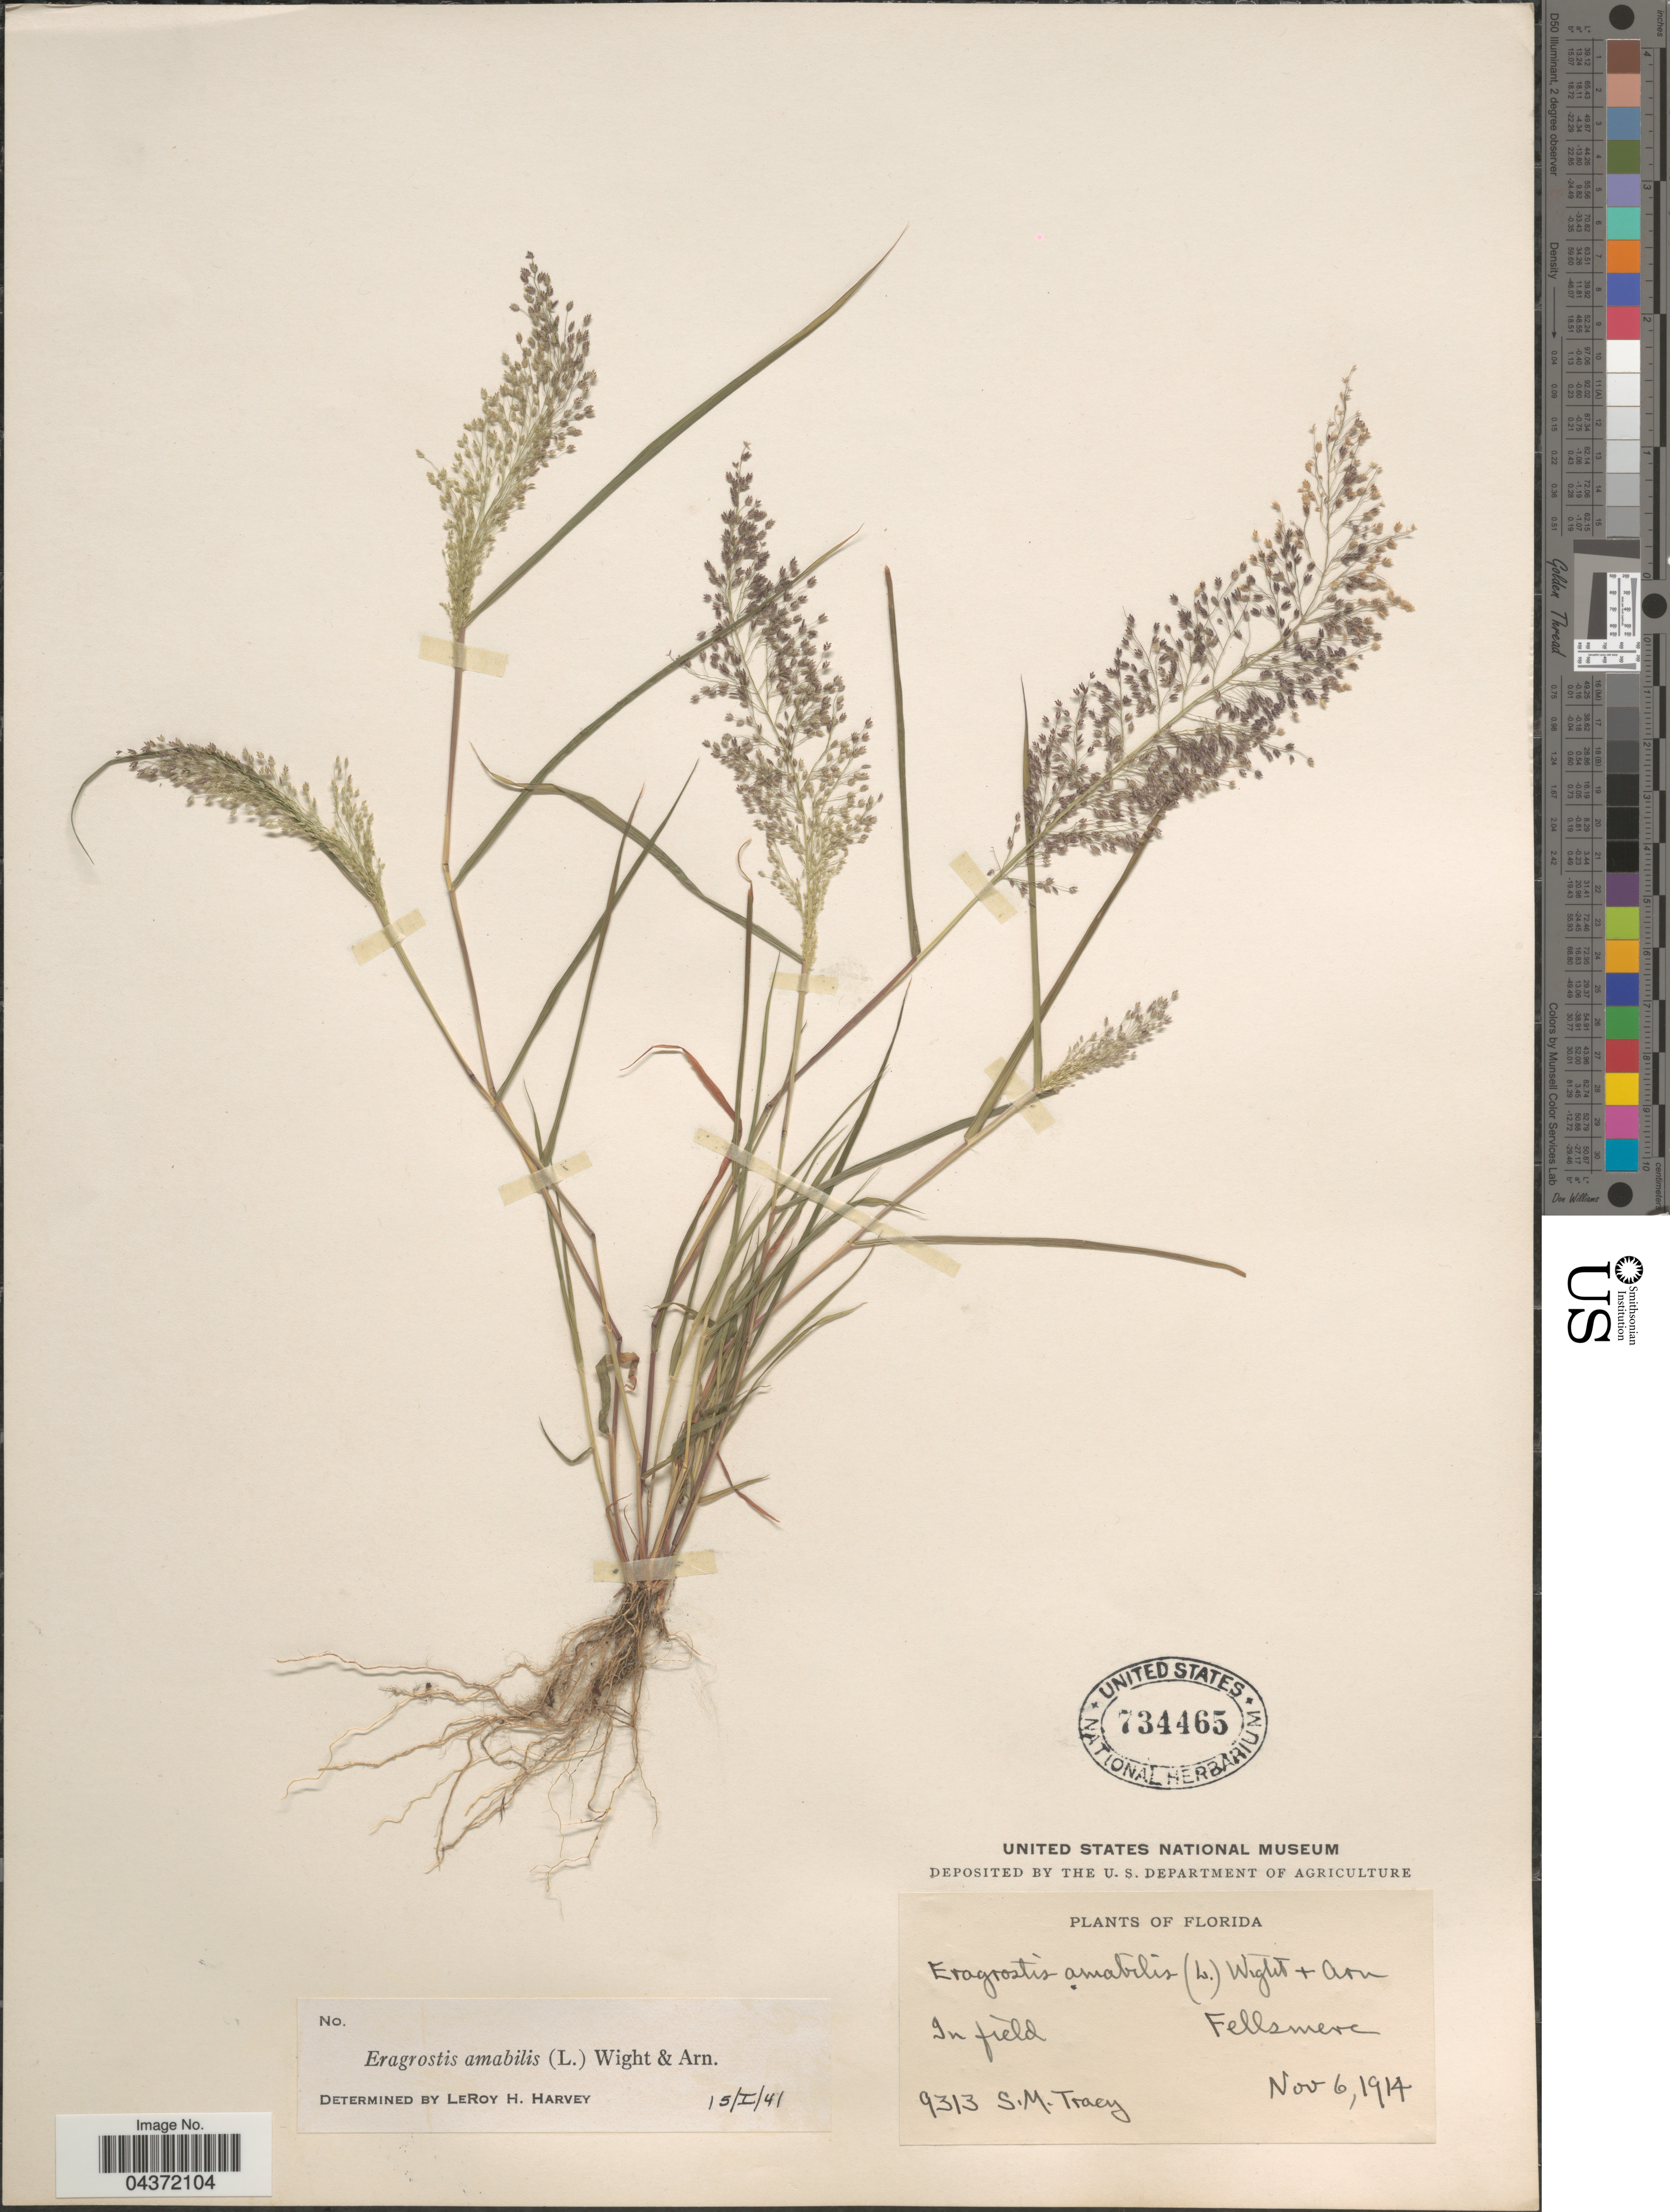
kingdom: Plantae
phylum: Tracheophyta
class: Liliopsida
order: Poales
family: Poaceae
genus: Eragrostis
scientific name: Eragrostis tenella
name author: (L.) P. Beauv. ex Roem. & Schult.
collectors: S. M. Tracy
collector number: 9313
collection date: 1914-11-06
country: United States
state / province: Florida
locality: Fellsmere.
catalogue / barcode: US 734465